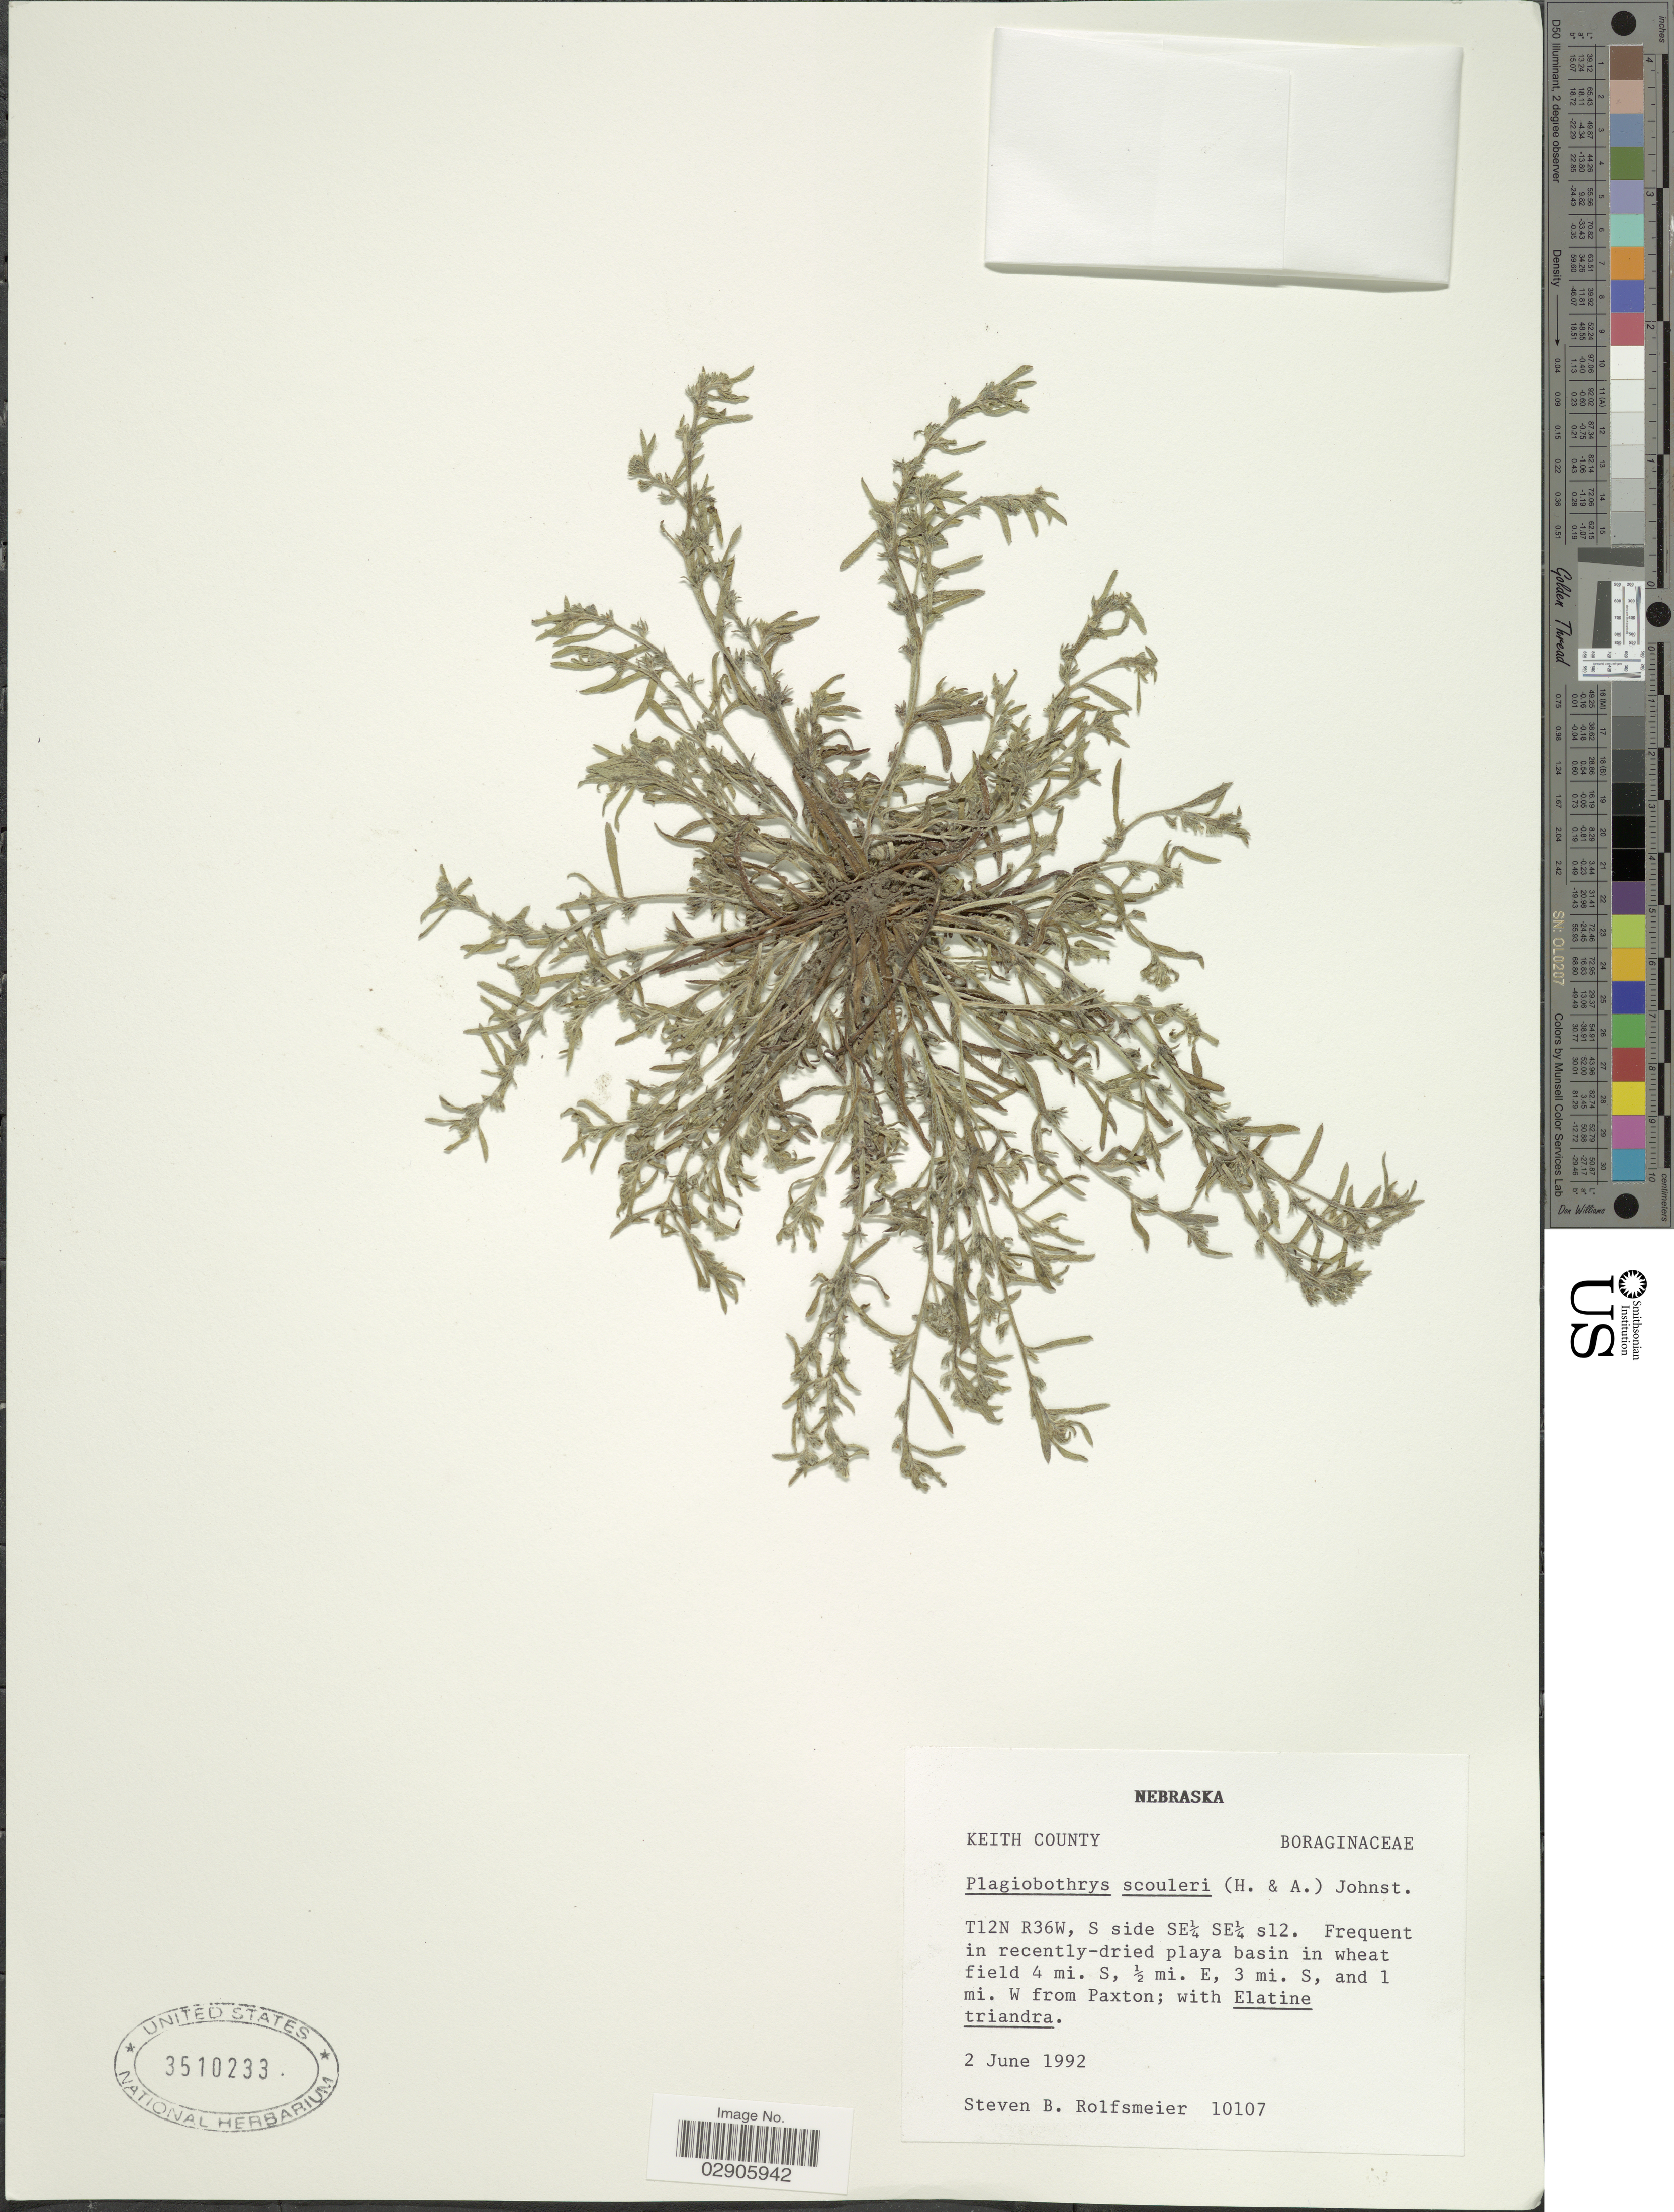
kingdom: Plantae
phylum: Tracheophyta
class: Magnoliopsida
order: Boraginales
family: Boraginaceae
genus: Plagiobothrys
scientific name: Plagiobothrys scouleri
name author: I.M. Johnst.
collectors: S. Rolfsmeier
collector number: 10107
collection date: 1992-06-02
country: United States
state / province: Nebraska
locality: Keith County. T12N R36W, S side SE¼ SE¼ s12. Frequent in recently-dried playa basin in wheat field 4 mi. S, ½ mi. E, 3 mi. S, and 1 mi. W from Paxton.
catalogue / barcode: US 3510233